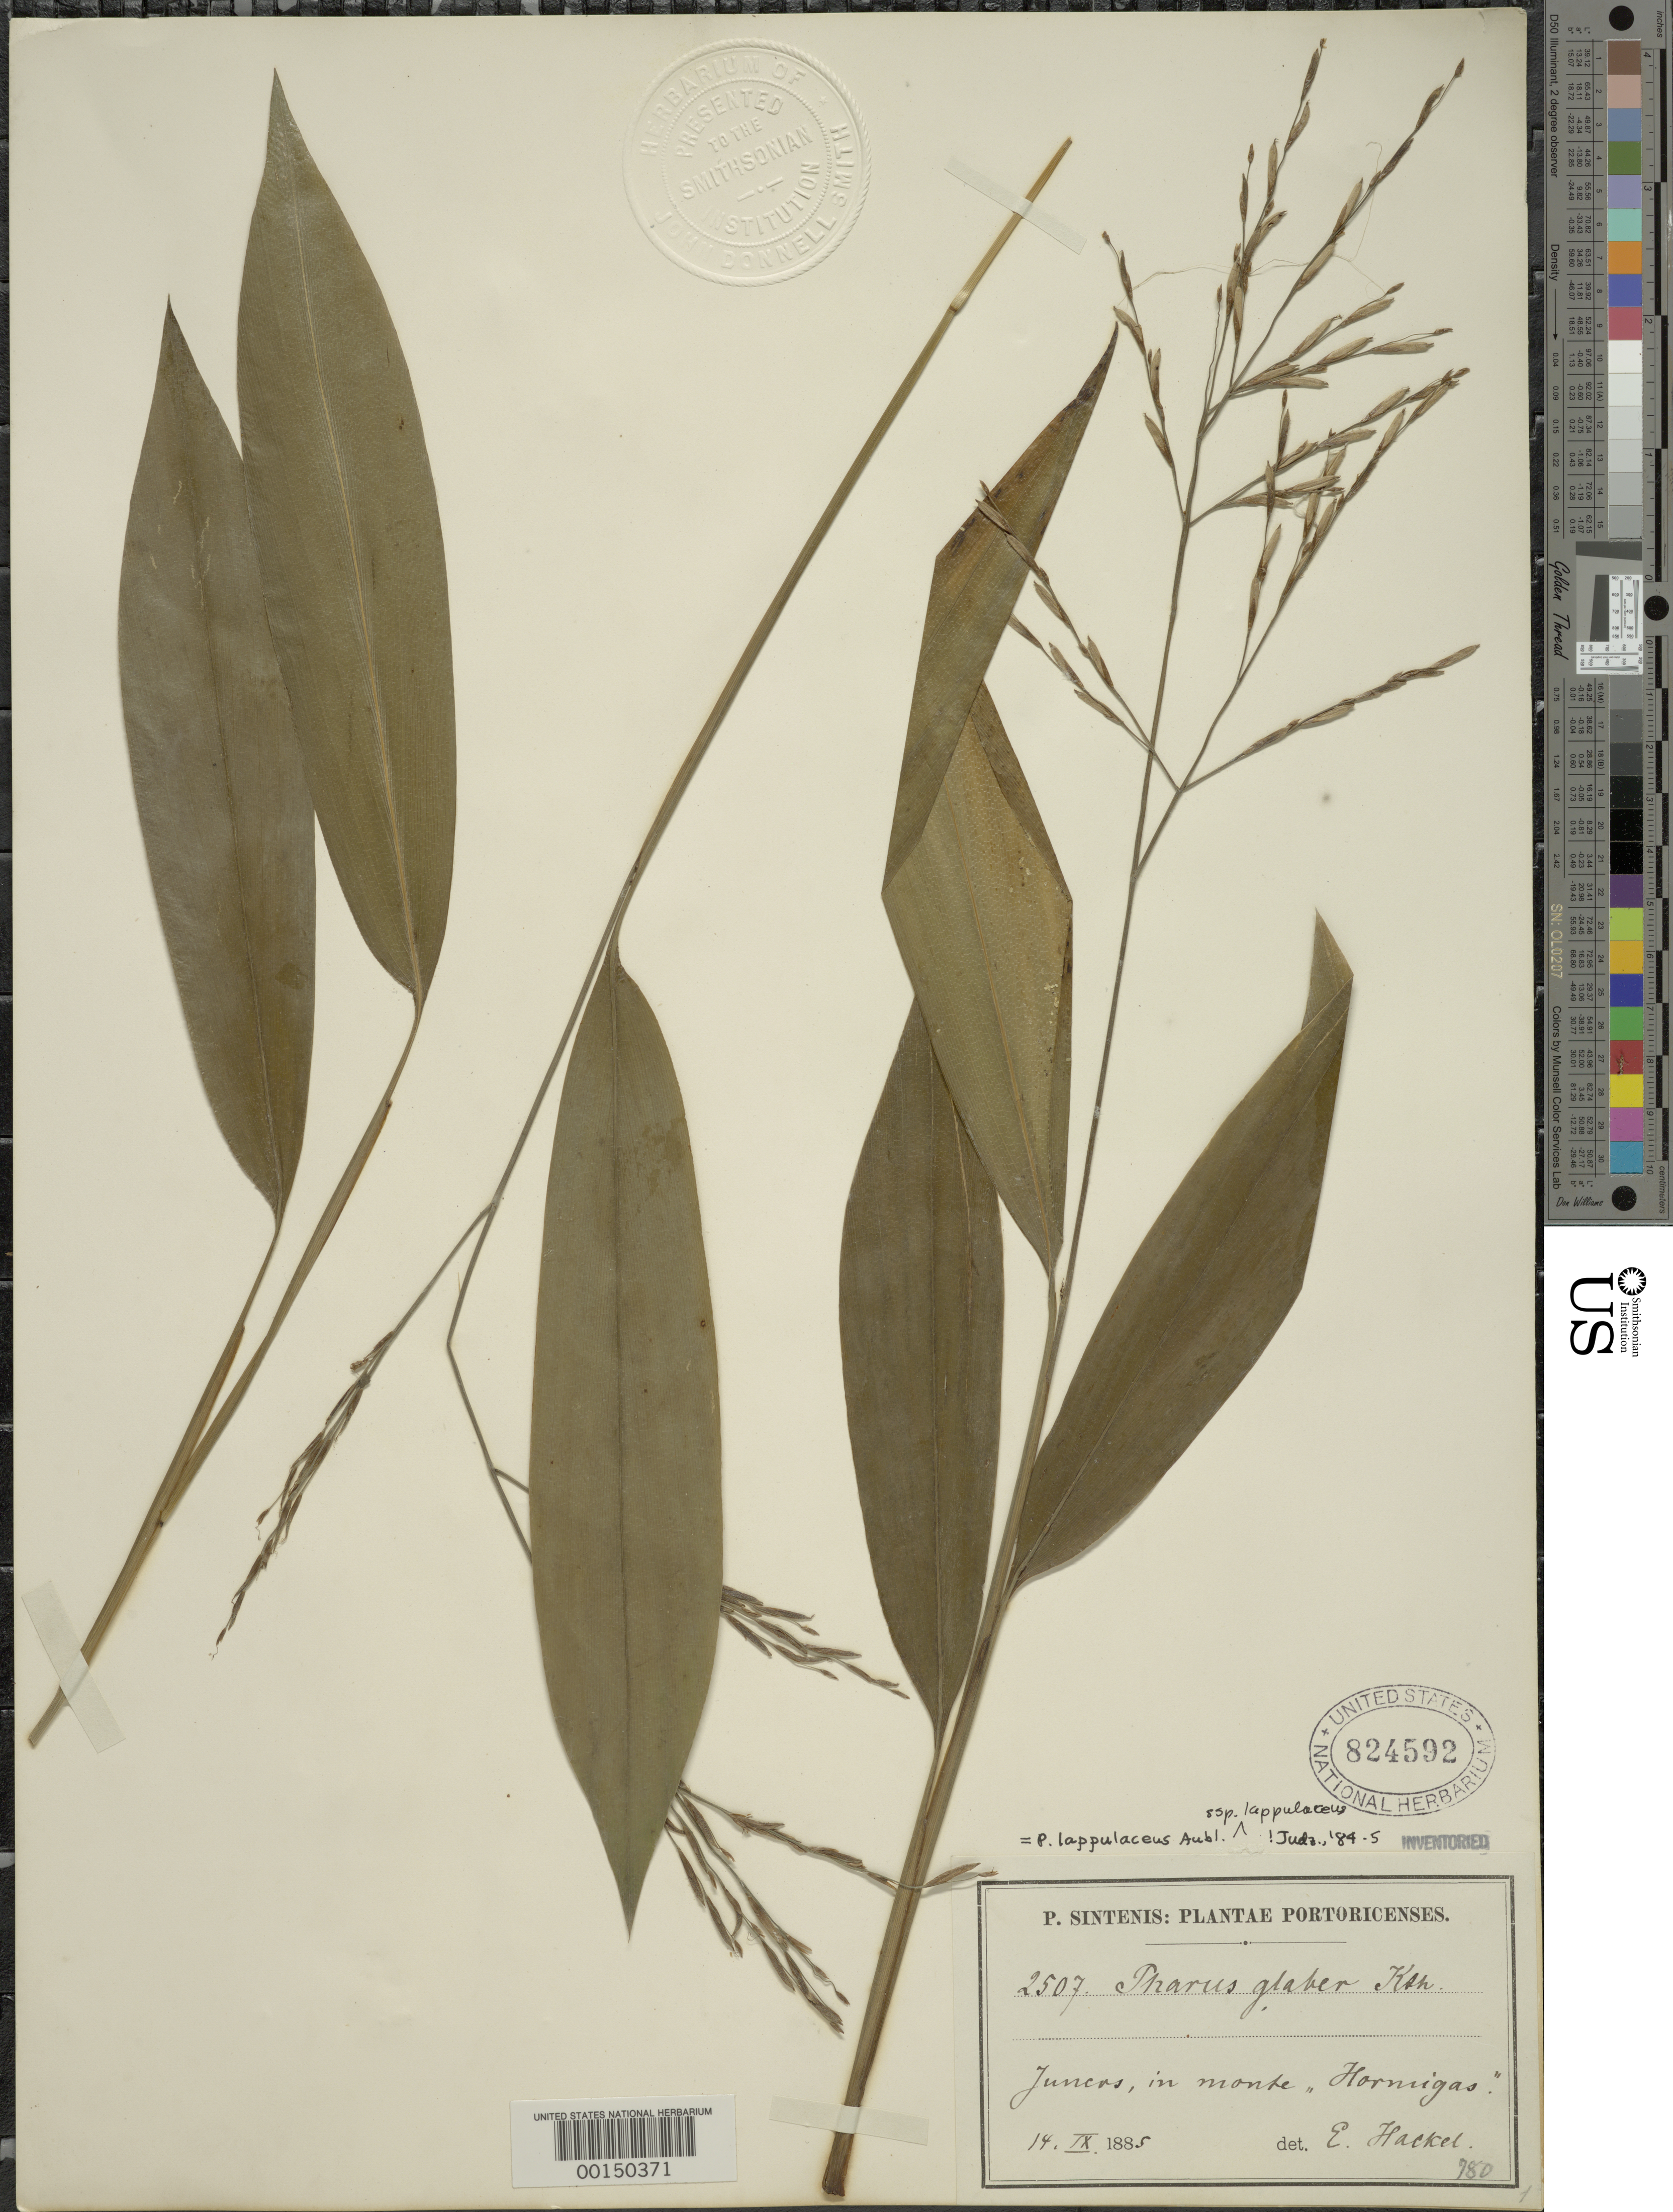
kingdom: Plantae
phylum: Tracheophyta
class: Liliopsida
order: Poales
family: Poaceae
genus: Pharus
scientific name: Pharus lappulaceus subsp. lappulaceus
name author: Aubl.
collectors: P. Sintenis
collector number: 2507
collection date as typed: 14 Sep 1885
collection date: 1885-09-14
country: Puerto Rico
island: Greater Antilles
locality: Sierra de Naguabo ad Rio Blanco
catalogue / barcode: US 824592